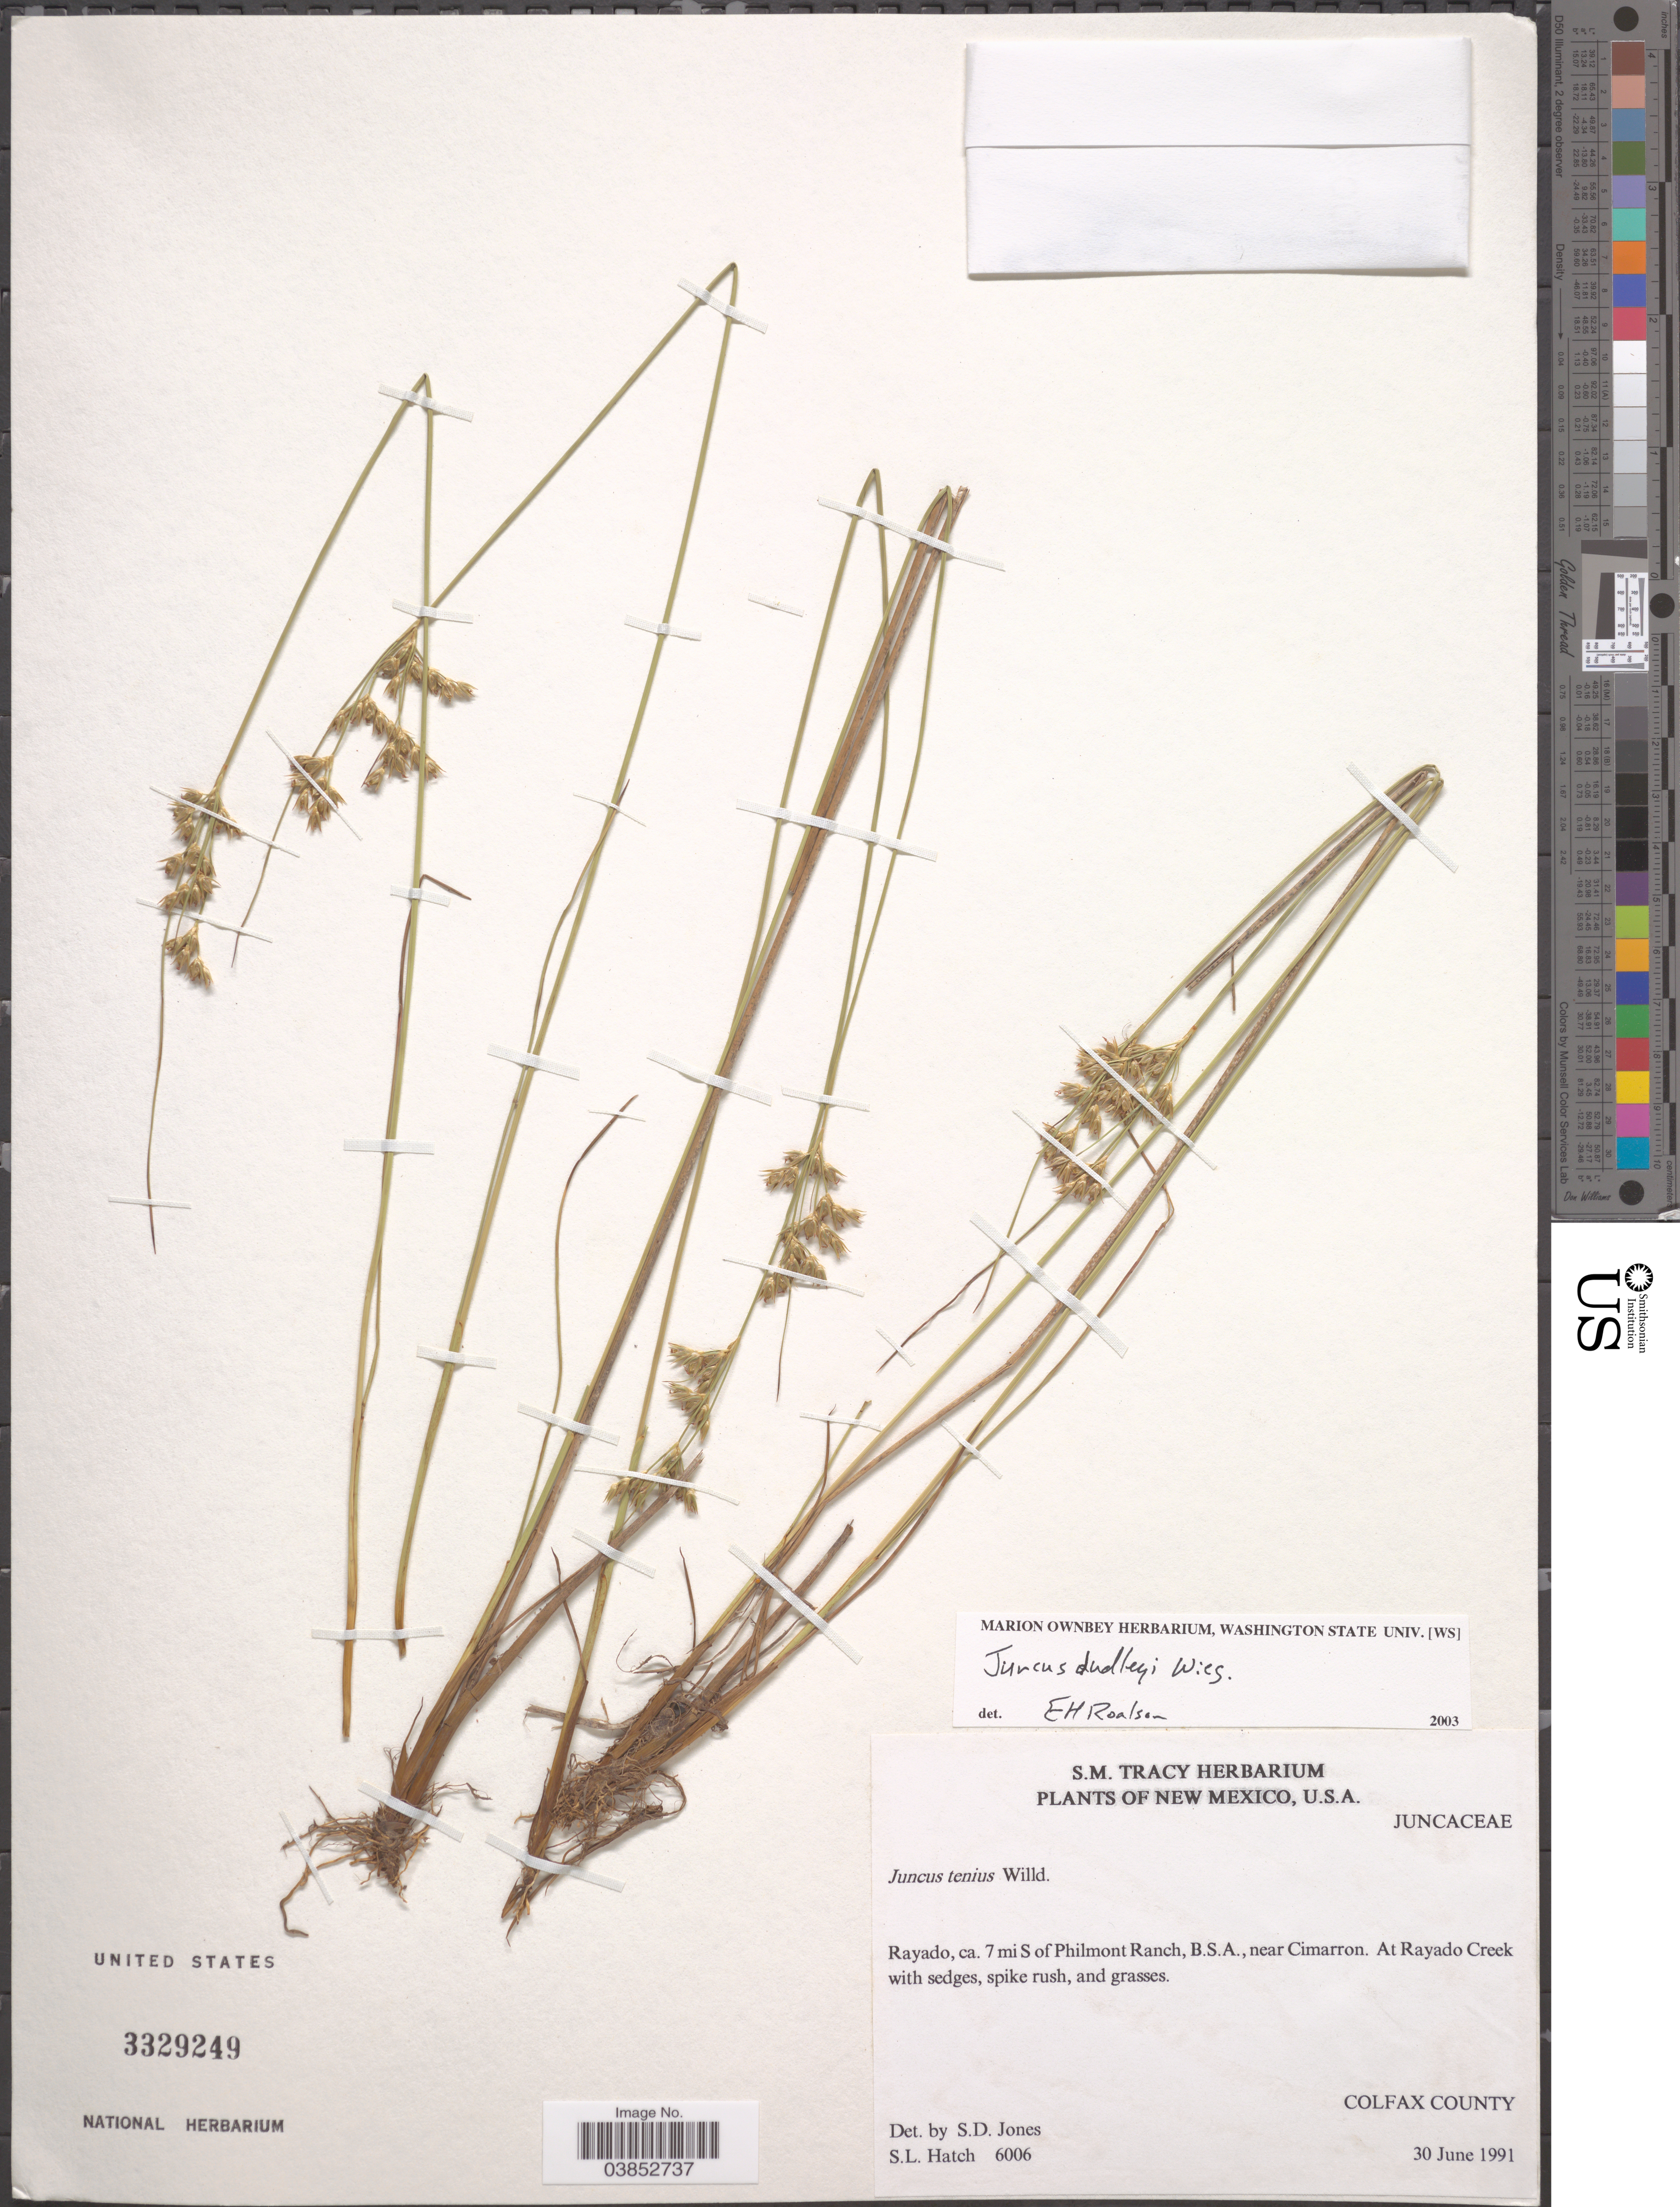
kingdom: Plantae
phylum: Tracheophyta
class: Liliopsida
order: Poales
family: Juncaceae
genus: Juncus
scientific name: Juncus dudleyi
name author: Wiegand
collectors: S. Hatch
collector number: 6006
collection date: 1991-06-30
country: United States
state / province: New Mexico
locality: Rayado, ca. 7 mi S of Philmont Ranch, B.S.A., near Cimarron. At Rayado Creek.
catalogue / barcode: US 3329249